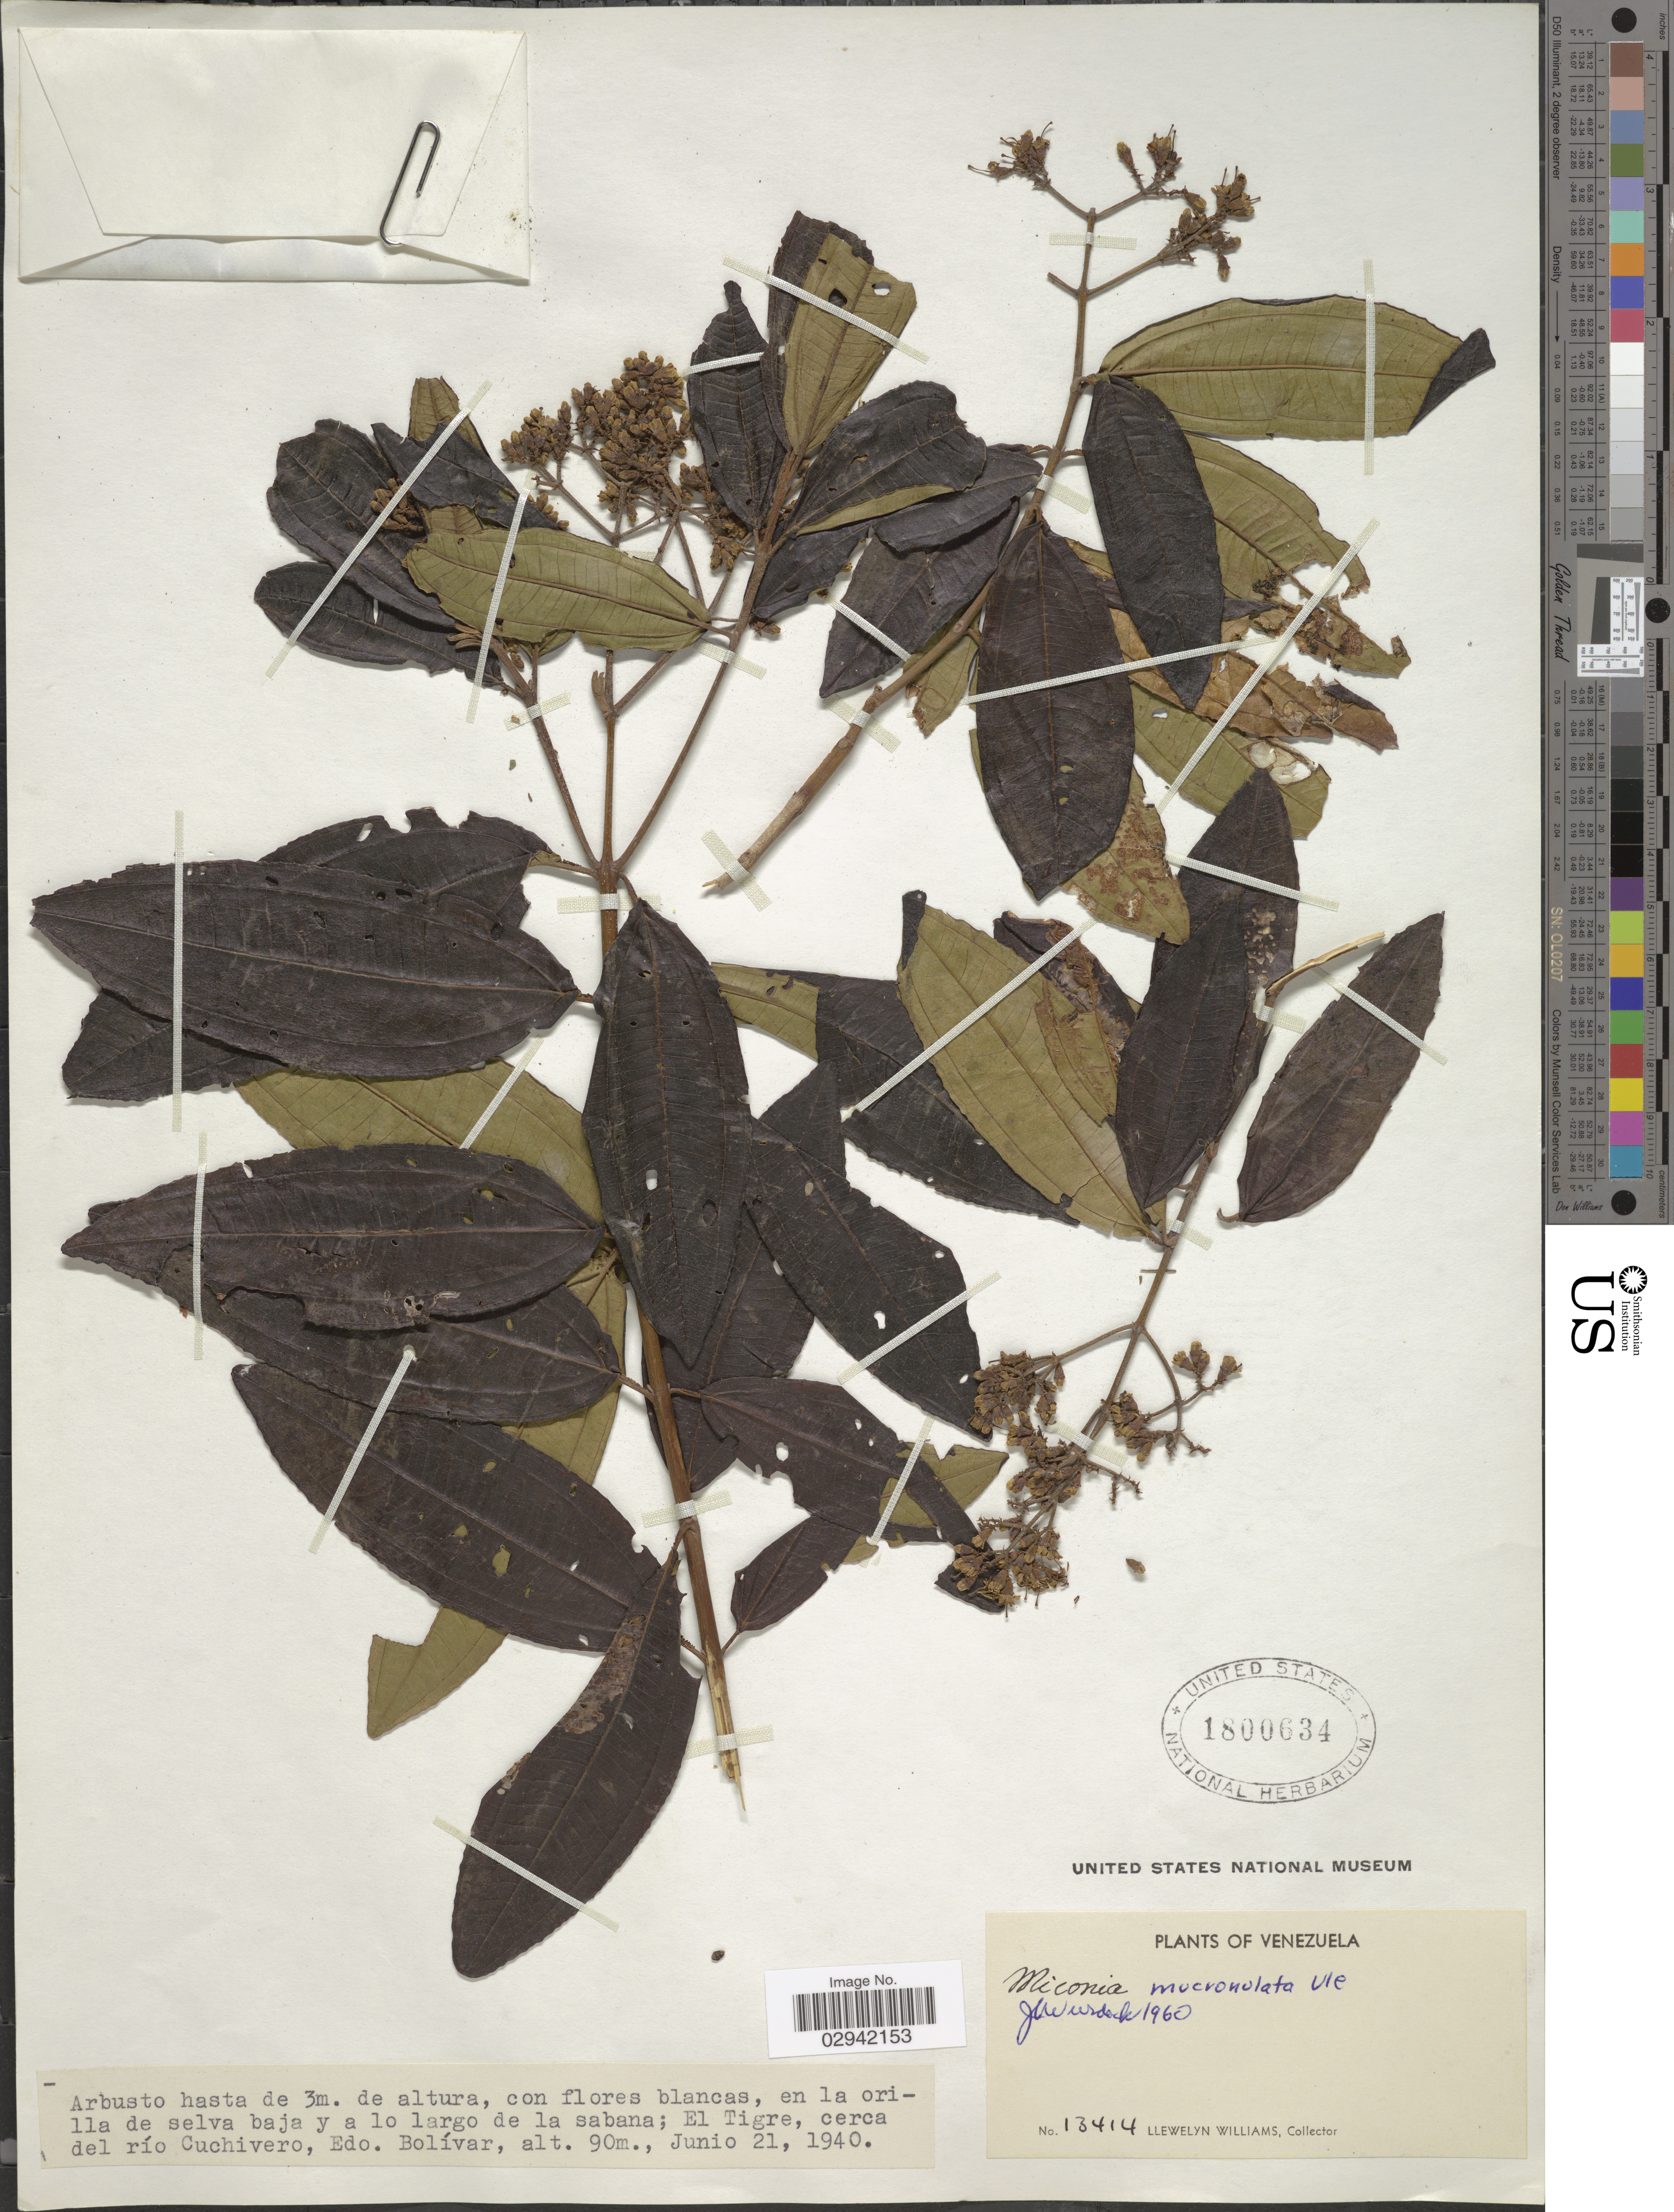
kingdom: Plantae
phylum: Tracheophyta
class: Magnoliopsida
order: Myrtales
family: Melastomataceae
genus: Miconia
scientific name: Miconia prasina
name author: (Sw.) DC.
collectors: Ll. Williams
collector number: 13414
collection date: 1940-06-21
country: Venezuela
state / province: Bolivar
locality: El Tigre, cerca del río Cuchivero.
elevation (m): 90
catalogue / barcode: US 1800634